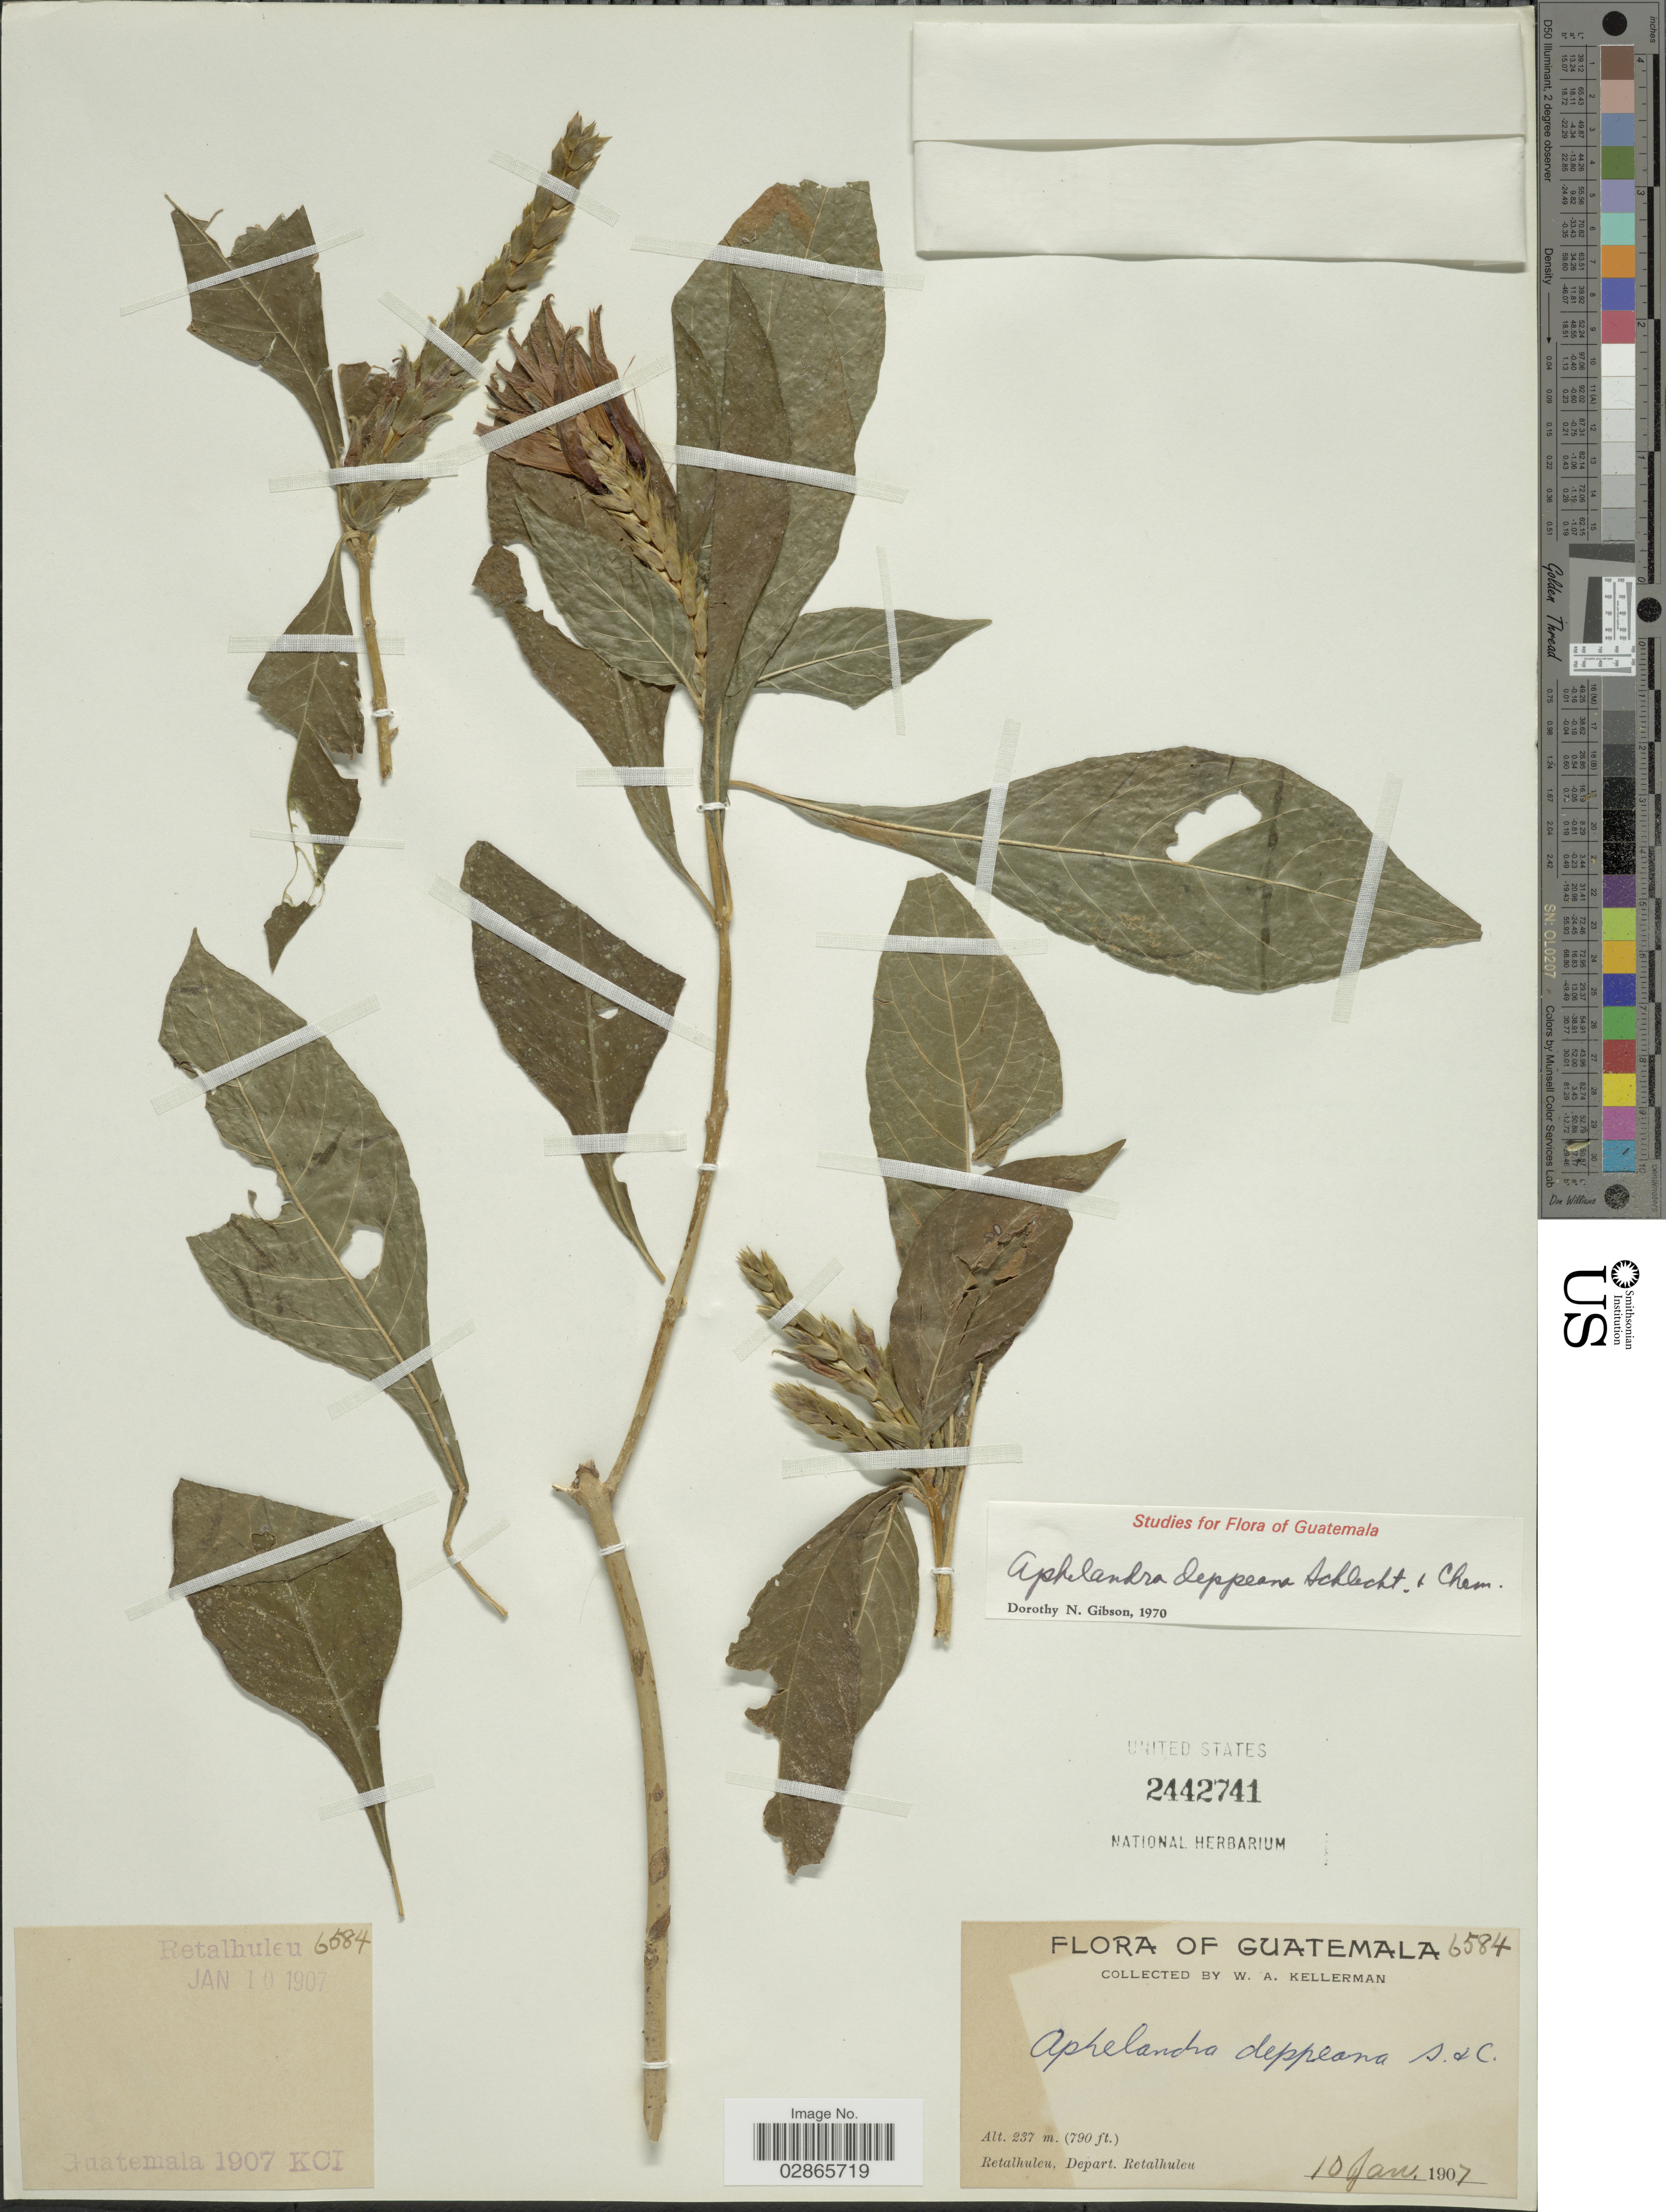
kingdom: Plantae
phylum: Tracheophyta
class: Magnoliopsida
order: Lamiales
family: Acanthaceae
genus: Aphelandra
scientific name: Aphelandra deppeana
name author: Schltdl. & Cham.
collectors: W. Kellerman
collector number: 6584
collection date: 1907-01-10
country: Guatemala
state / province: Retalhuleu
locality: Retalhuleu, Depart. Retalhuleu.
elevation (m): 237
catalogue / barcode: US 2442741